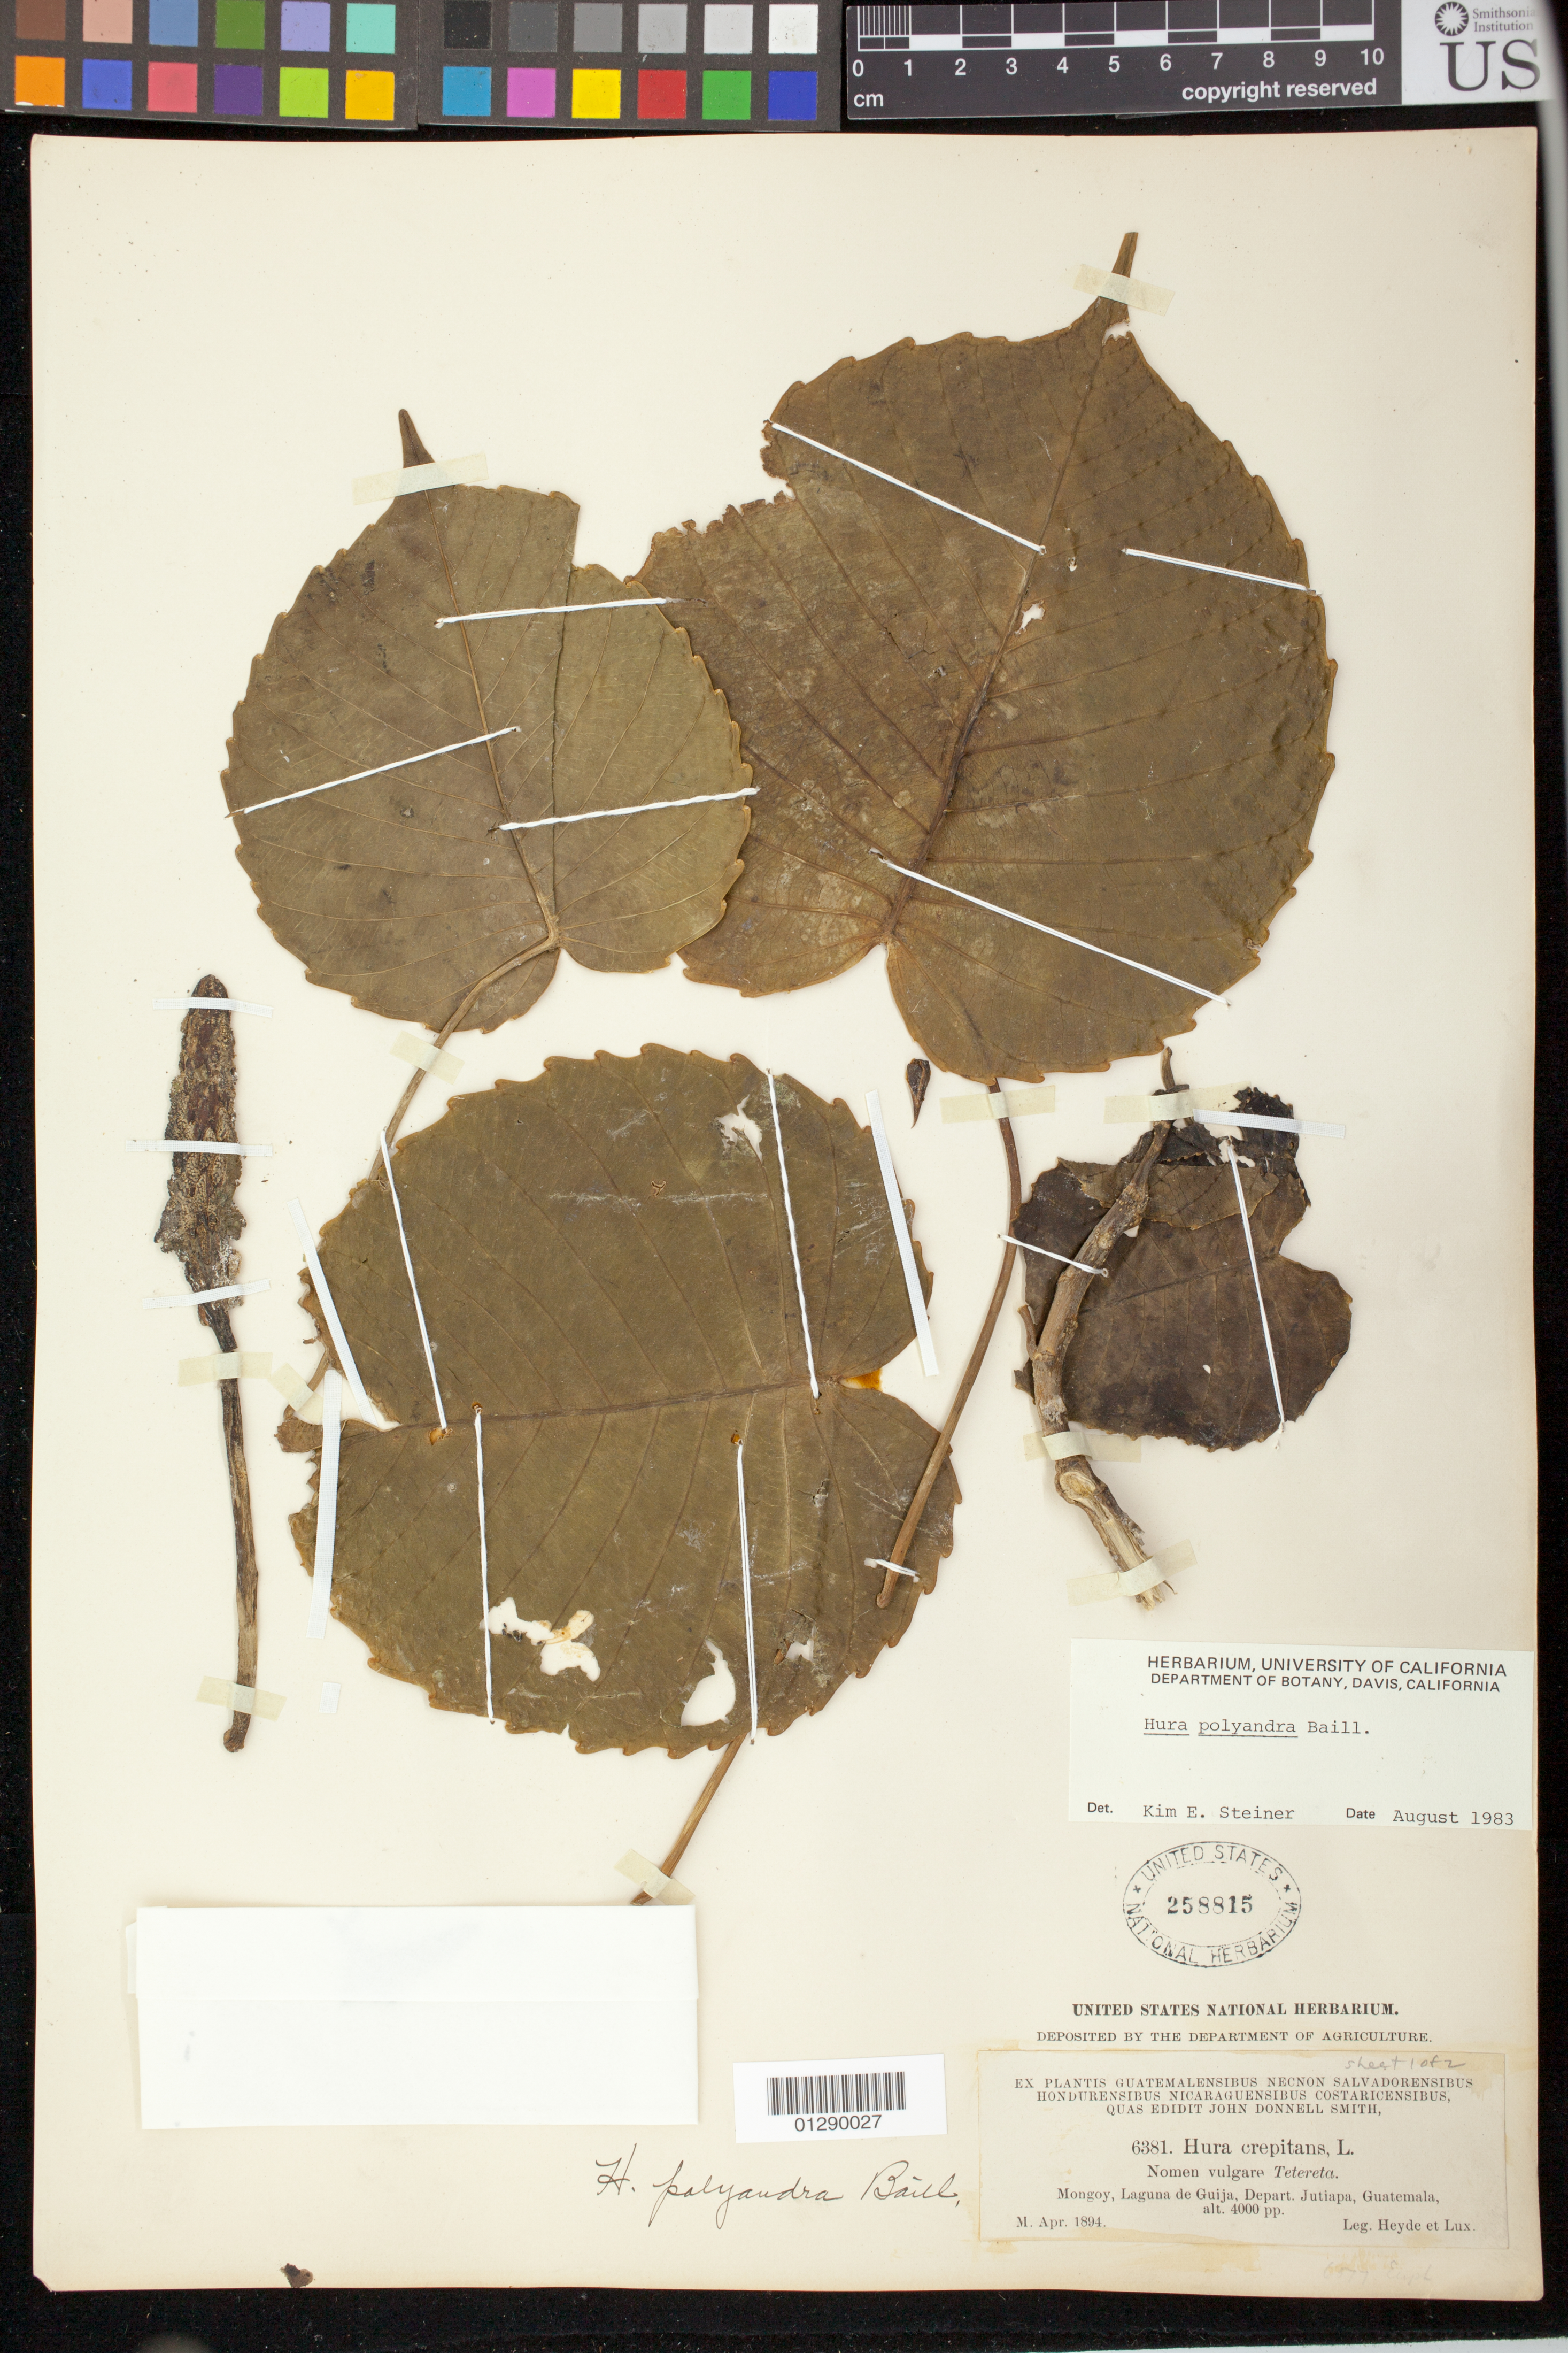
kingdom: Plantae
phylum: Tracheophyta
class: Magnoliopsida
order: Malpighiales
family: Euphorbiaceae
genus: Hura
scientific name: Hura polyandra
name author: Baill.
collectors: Heyde & Lux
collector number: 6381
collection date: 1894-04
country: Guatemala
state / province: Jutiapa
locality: Mongoy, Laguna de Guija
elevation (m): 1219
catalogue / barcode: US 258815